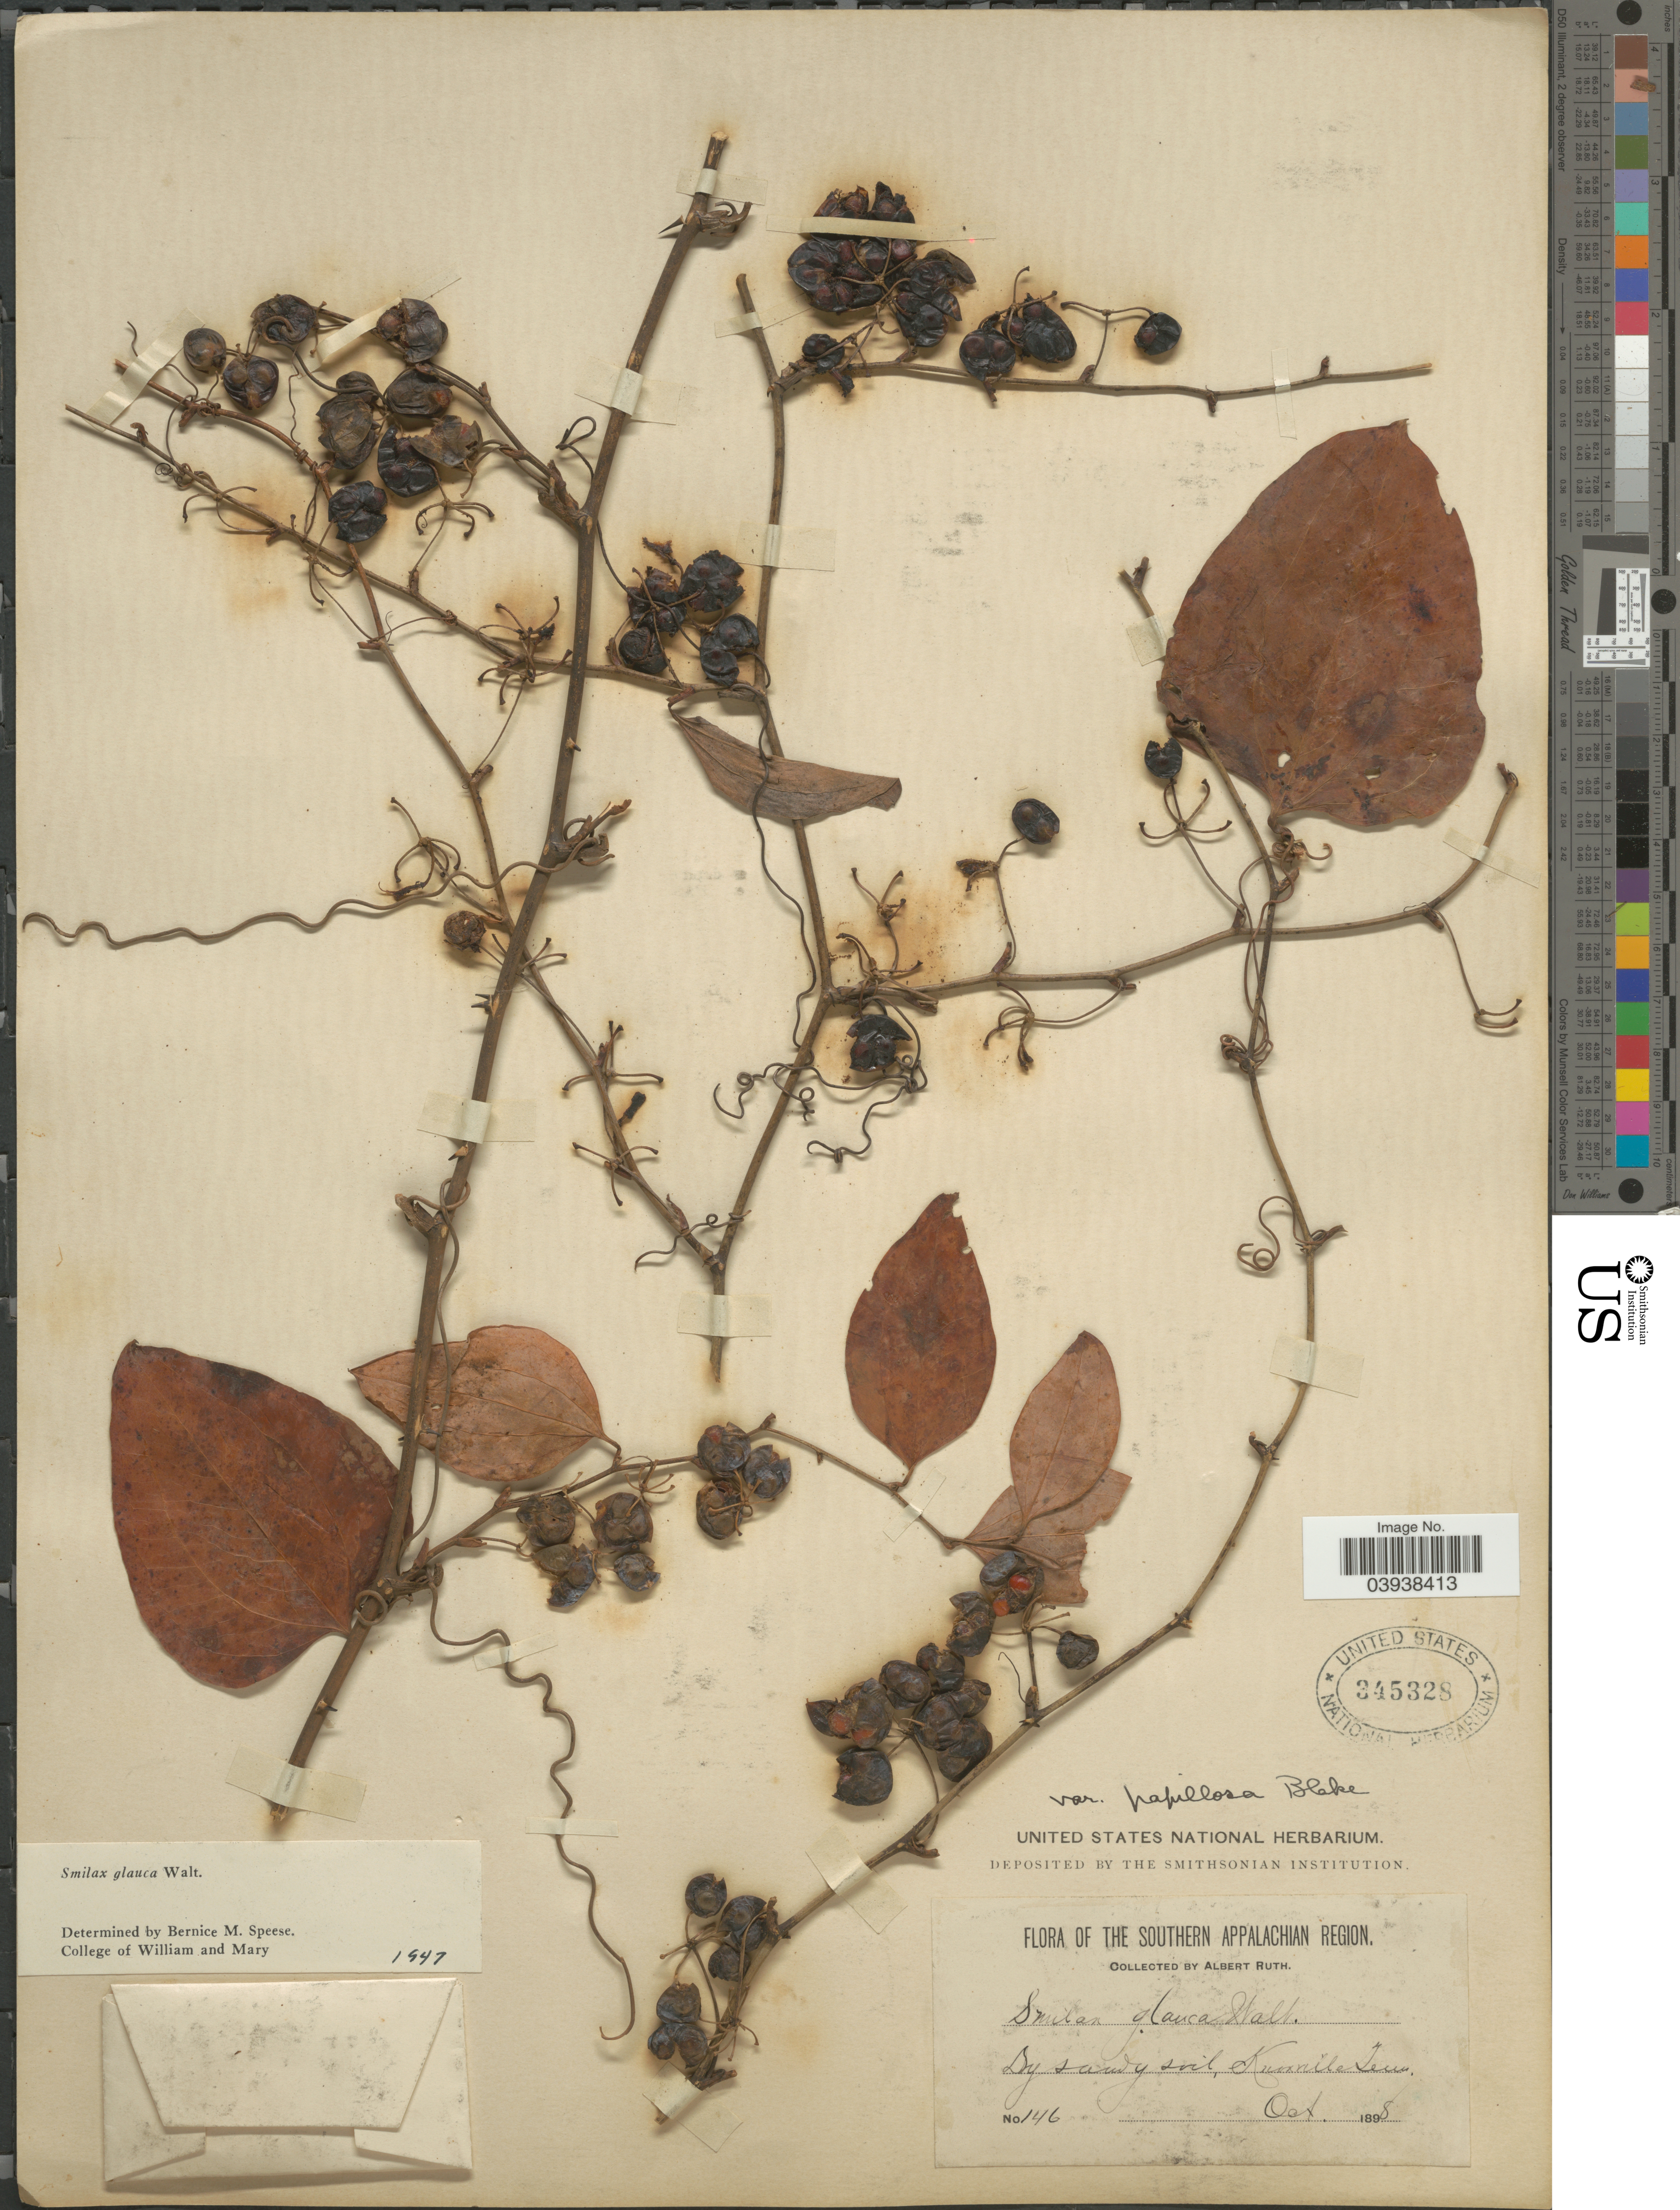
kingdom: Plantae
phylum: Tracheophyta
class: Liliopsida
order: Liliales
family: Smilacaceae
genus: Smilax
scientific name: Smilax glauca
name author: Walter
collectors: A. Ruth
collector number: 146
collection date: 1898-10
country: United States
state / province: Tennessee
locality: The Southern Appalachian Region. Knoxville.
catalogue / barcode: US 345328